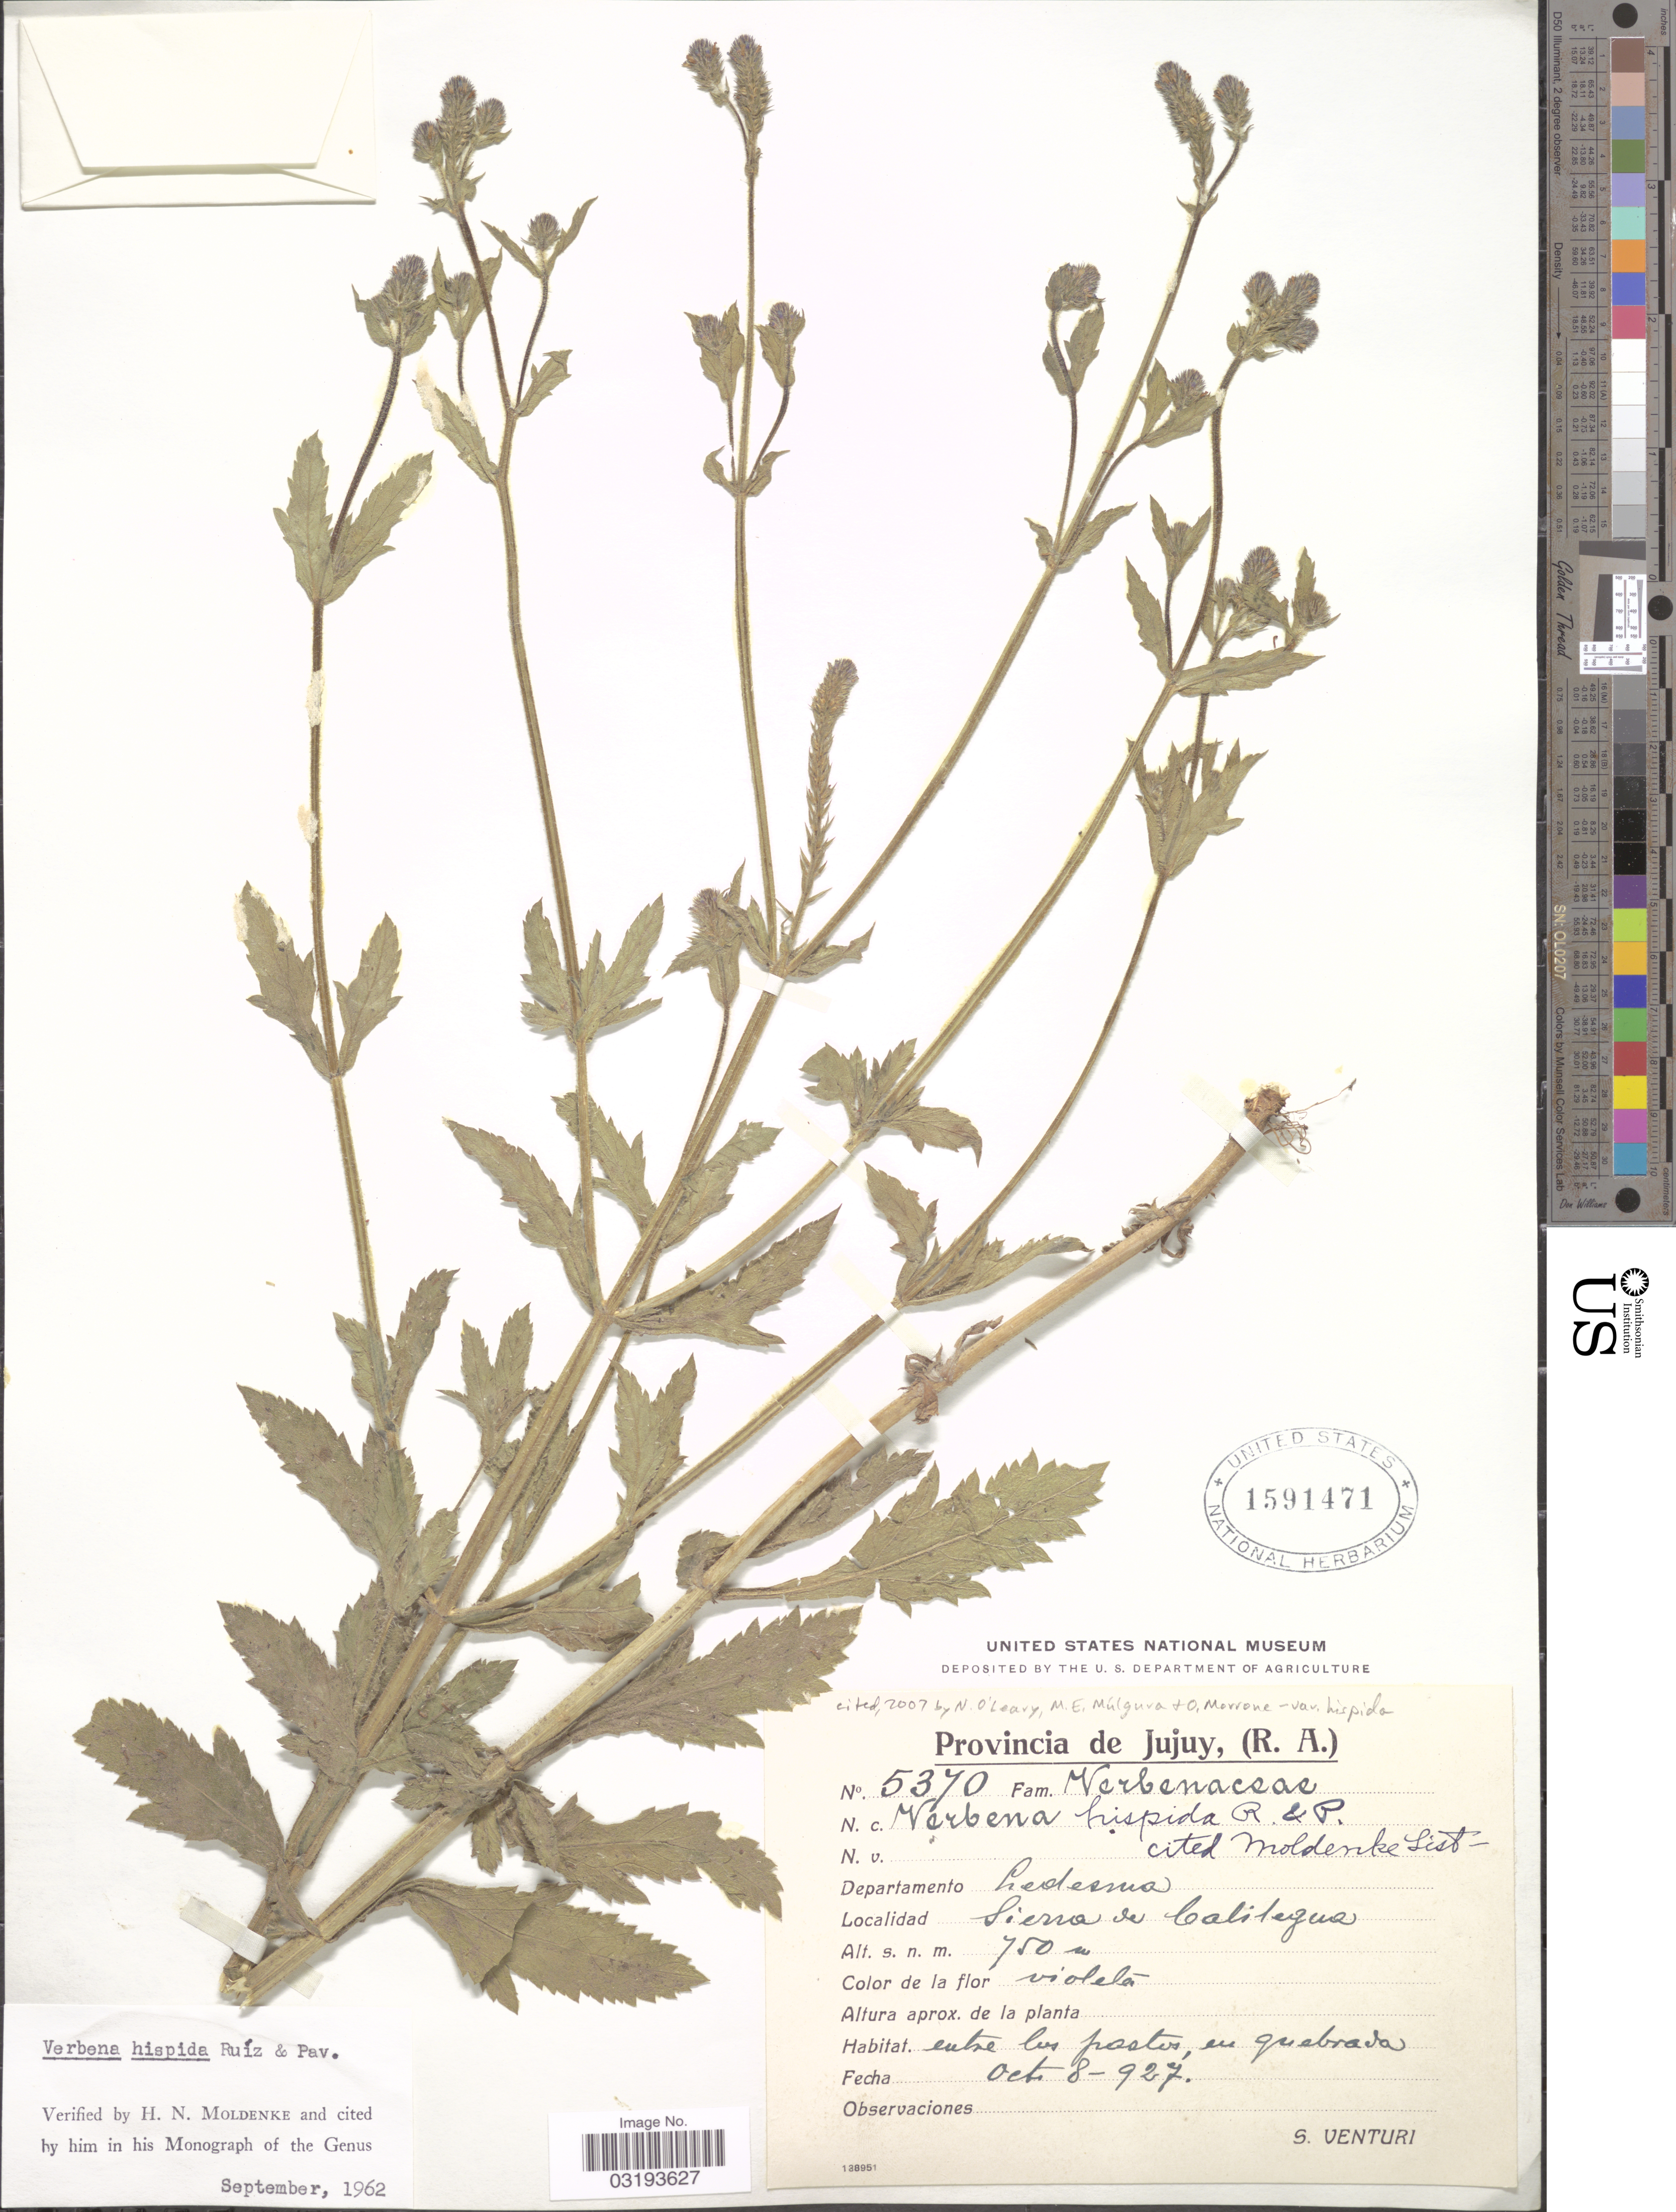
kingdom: Plantae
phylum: Tracheophyta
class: Magnoliopsida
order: Lamiales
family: Verbenaceae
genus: Verbena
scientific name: Verbena hispida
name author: Ruiz & Pav.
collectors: S. Venturi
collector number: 5370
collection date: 1927-10-08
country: Argentina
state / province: Jujuy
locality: Departamento Ledesma. Sierra de Calilegua.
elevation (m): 750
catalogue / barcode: US 1591471